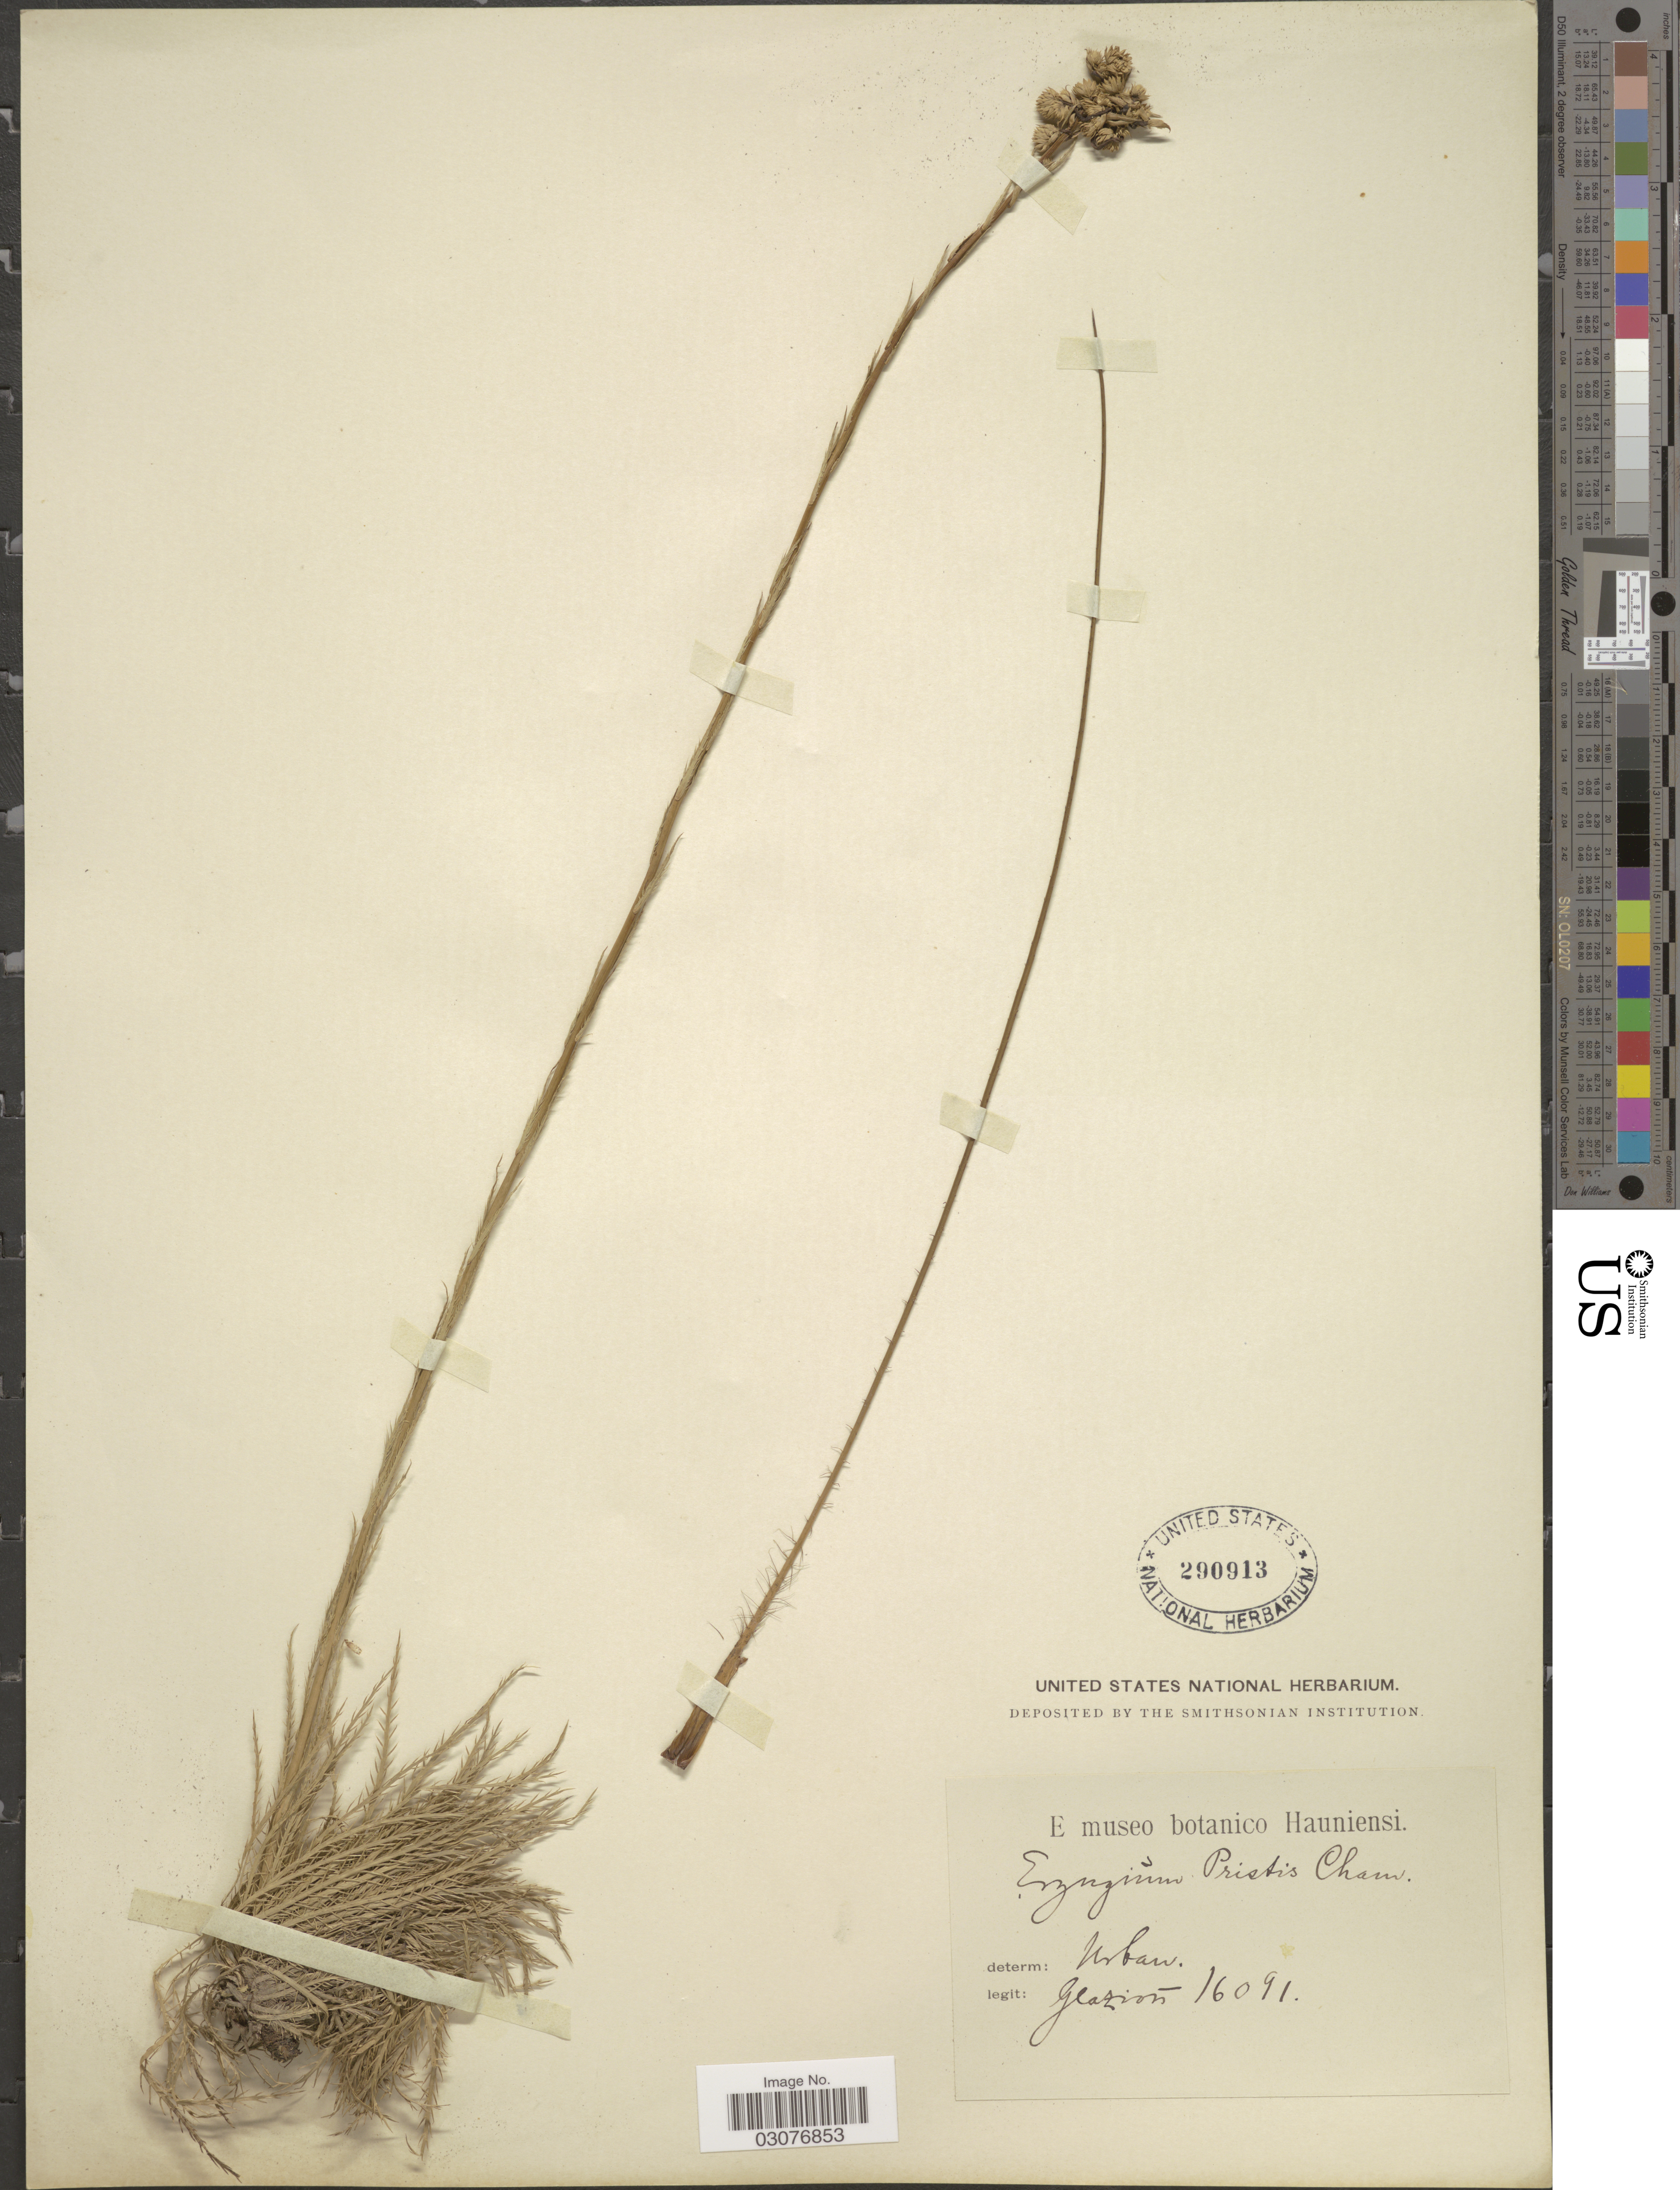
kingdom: Plantae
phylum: Tracheophyta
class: Magnoliopsida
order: Apiales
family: Apiaceae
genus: Eryngium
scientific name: Eryngium pristis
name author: Cham. & Schltdl.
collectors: Glaziou, --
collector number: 16091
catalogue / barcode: US 290913